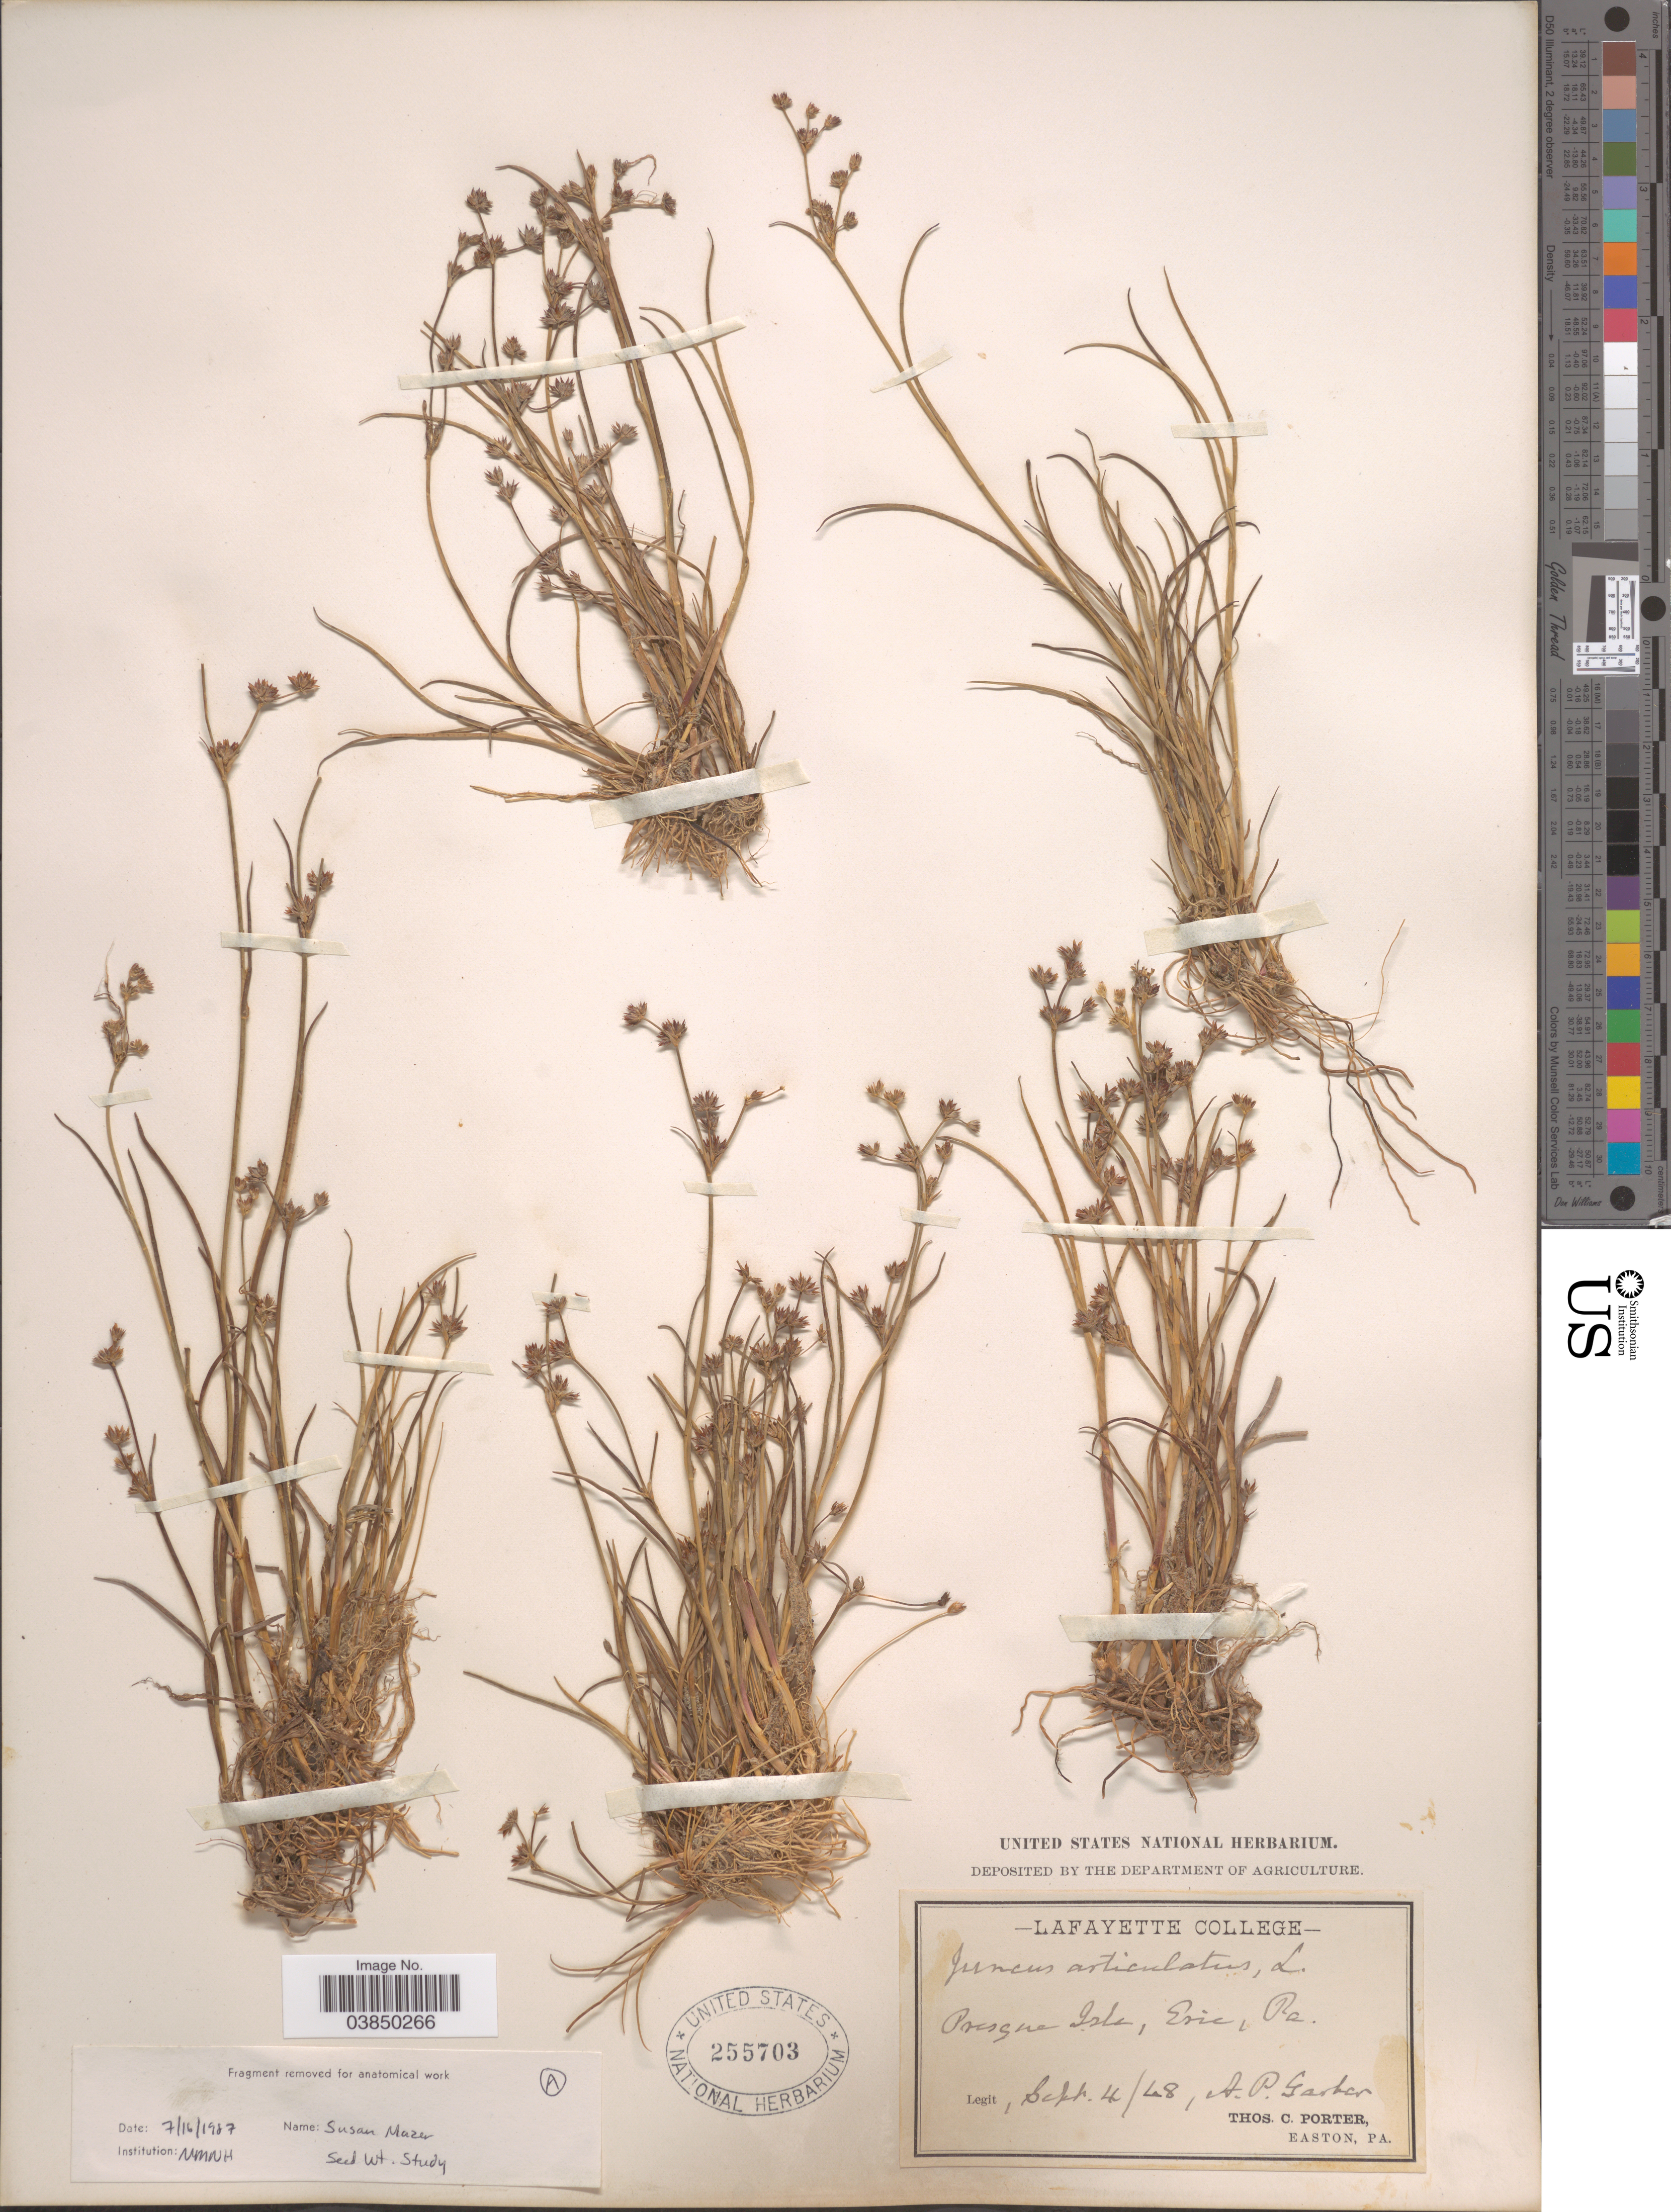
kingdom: Plantae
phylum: Tracheophyta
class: Liliopsida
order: Poales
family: Juncaceae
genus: Juncus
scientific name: Juncus articulatus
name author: L.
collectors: A. P. Garber & T. Porter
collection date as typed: Transcribed d/m/y: 4/9/68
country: United States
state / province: Pennsylvania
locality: Presque Isle, Erie.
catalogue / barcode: US 255703